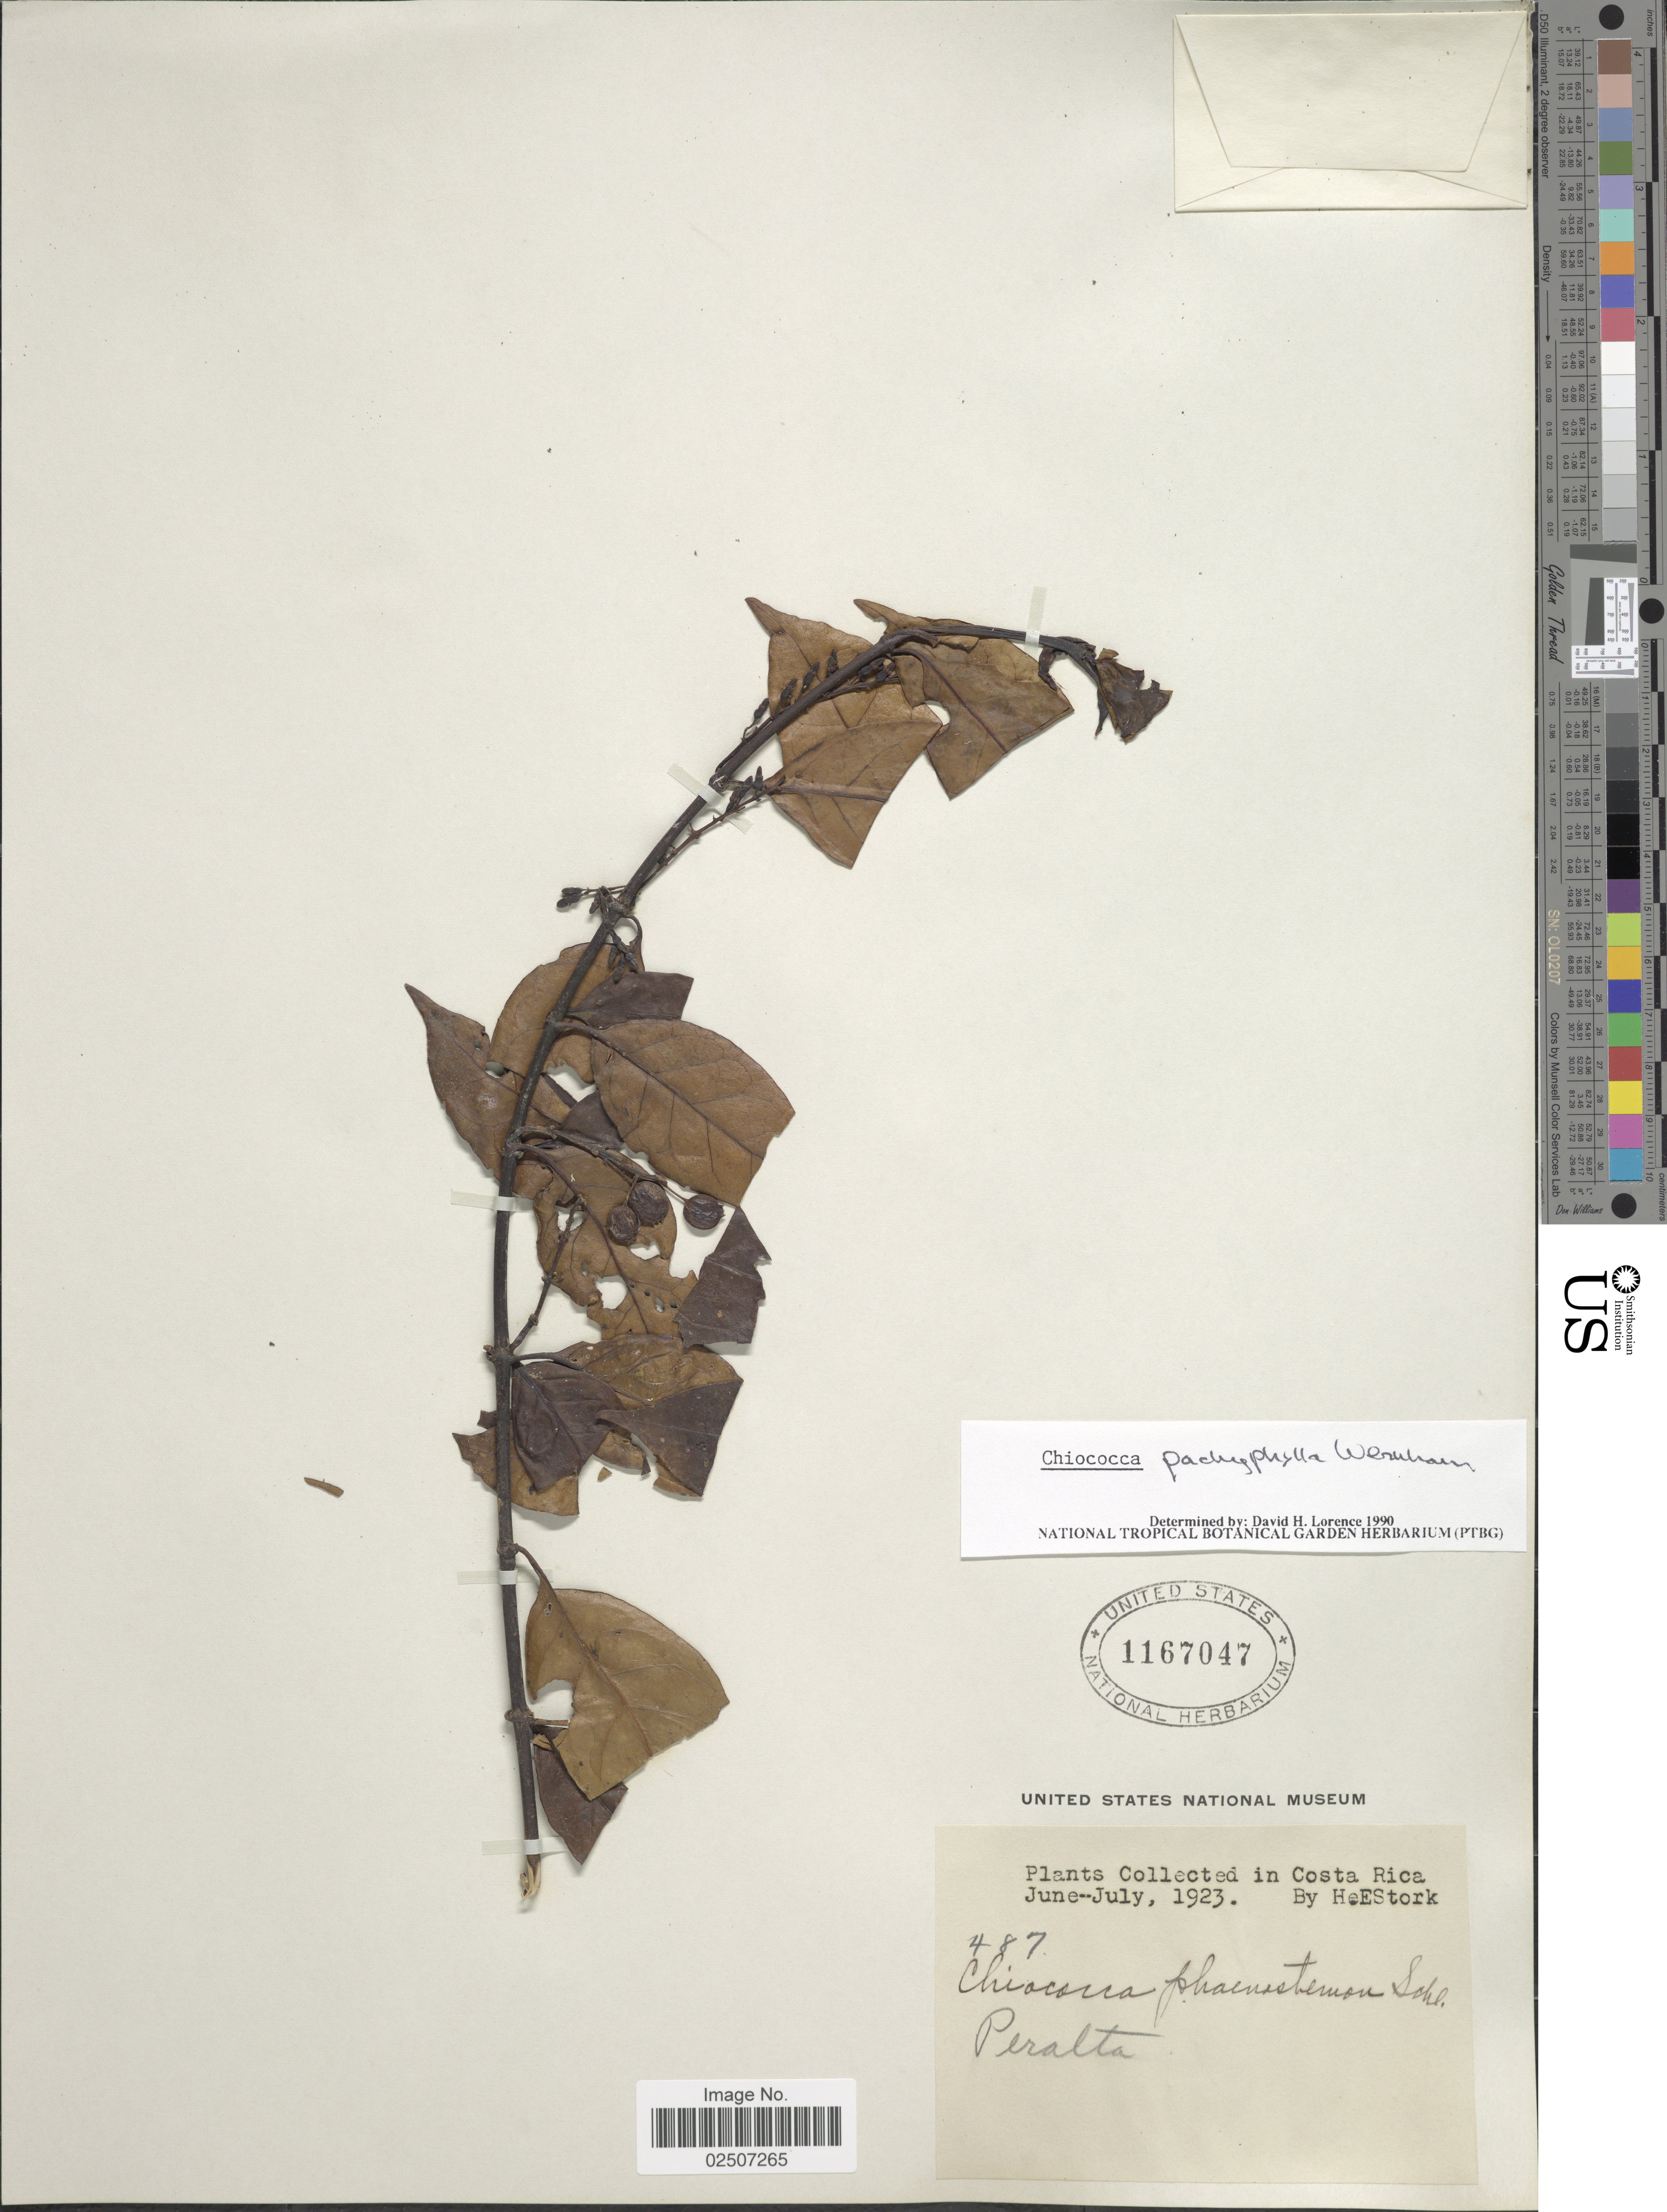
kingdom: Plantae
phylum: Tracheophyta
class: Magnoliopsida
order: Gentianales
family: Rubiaceae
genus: Chiococca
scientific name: Chiococca pachyphylla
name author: Wernham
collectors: H. E. Stork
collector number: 487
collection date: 1923-06/1923-07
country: Costa Rica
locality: Peralta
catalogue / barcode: US 1167047